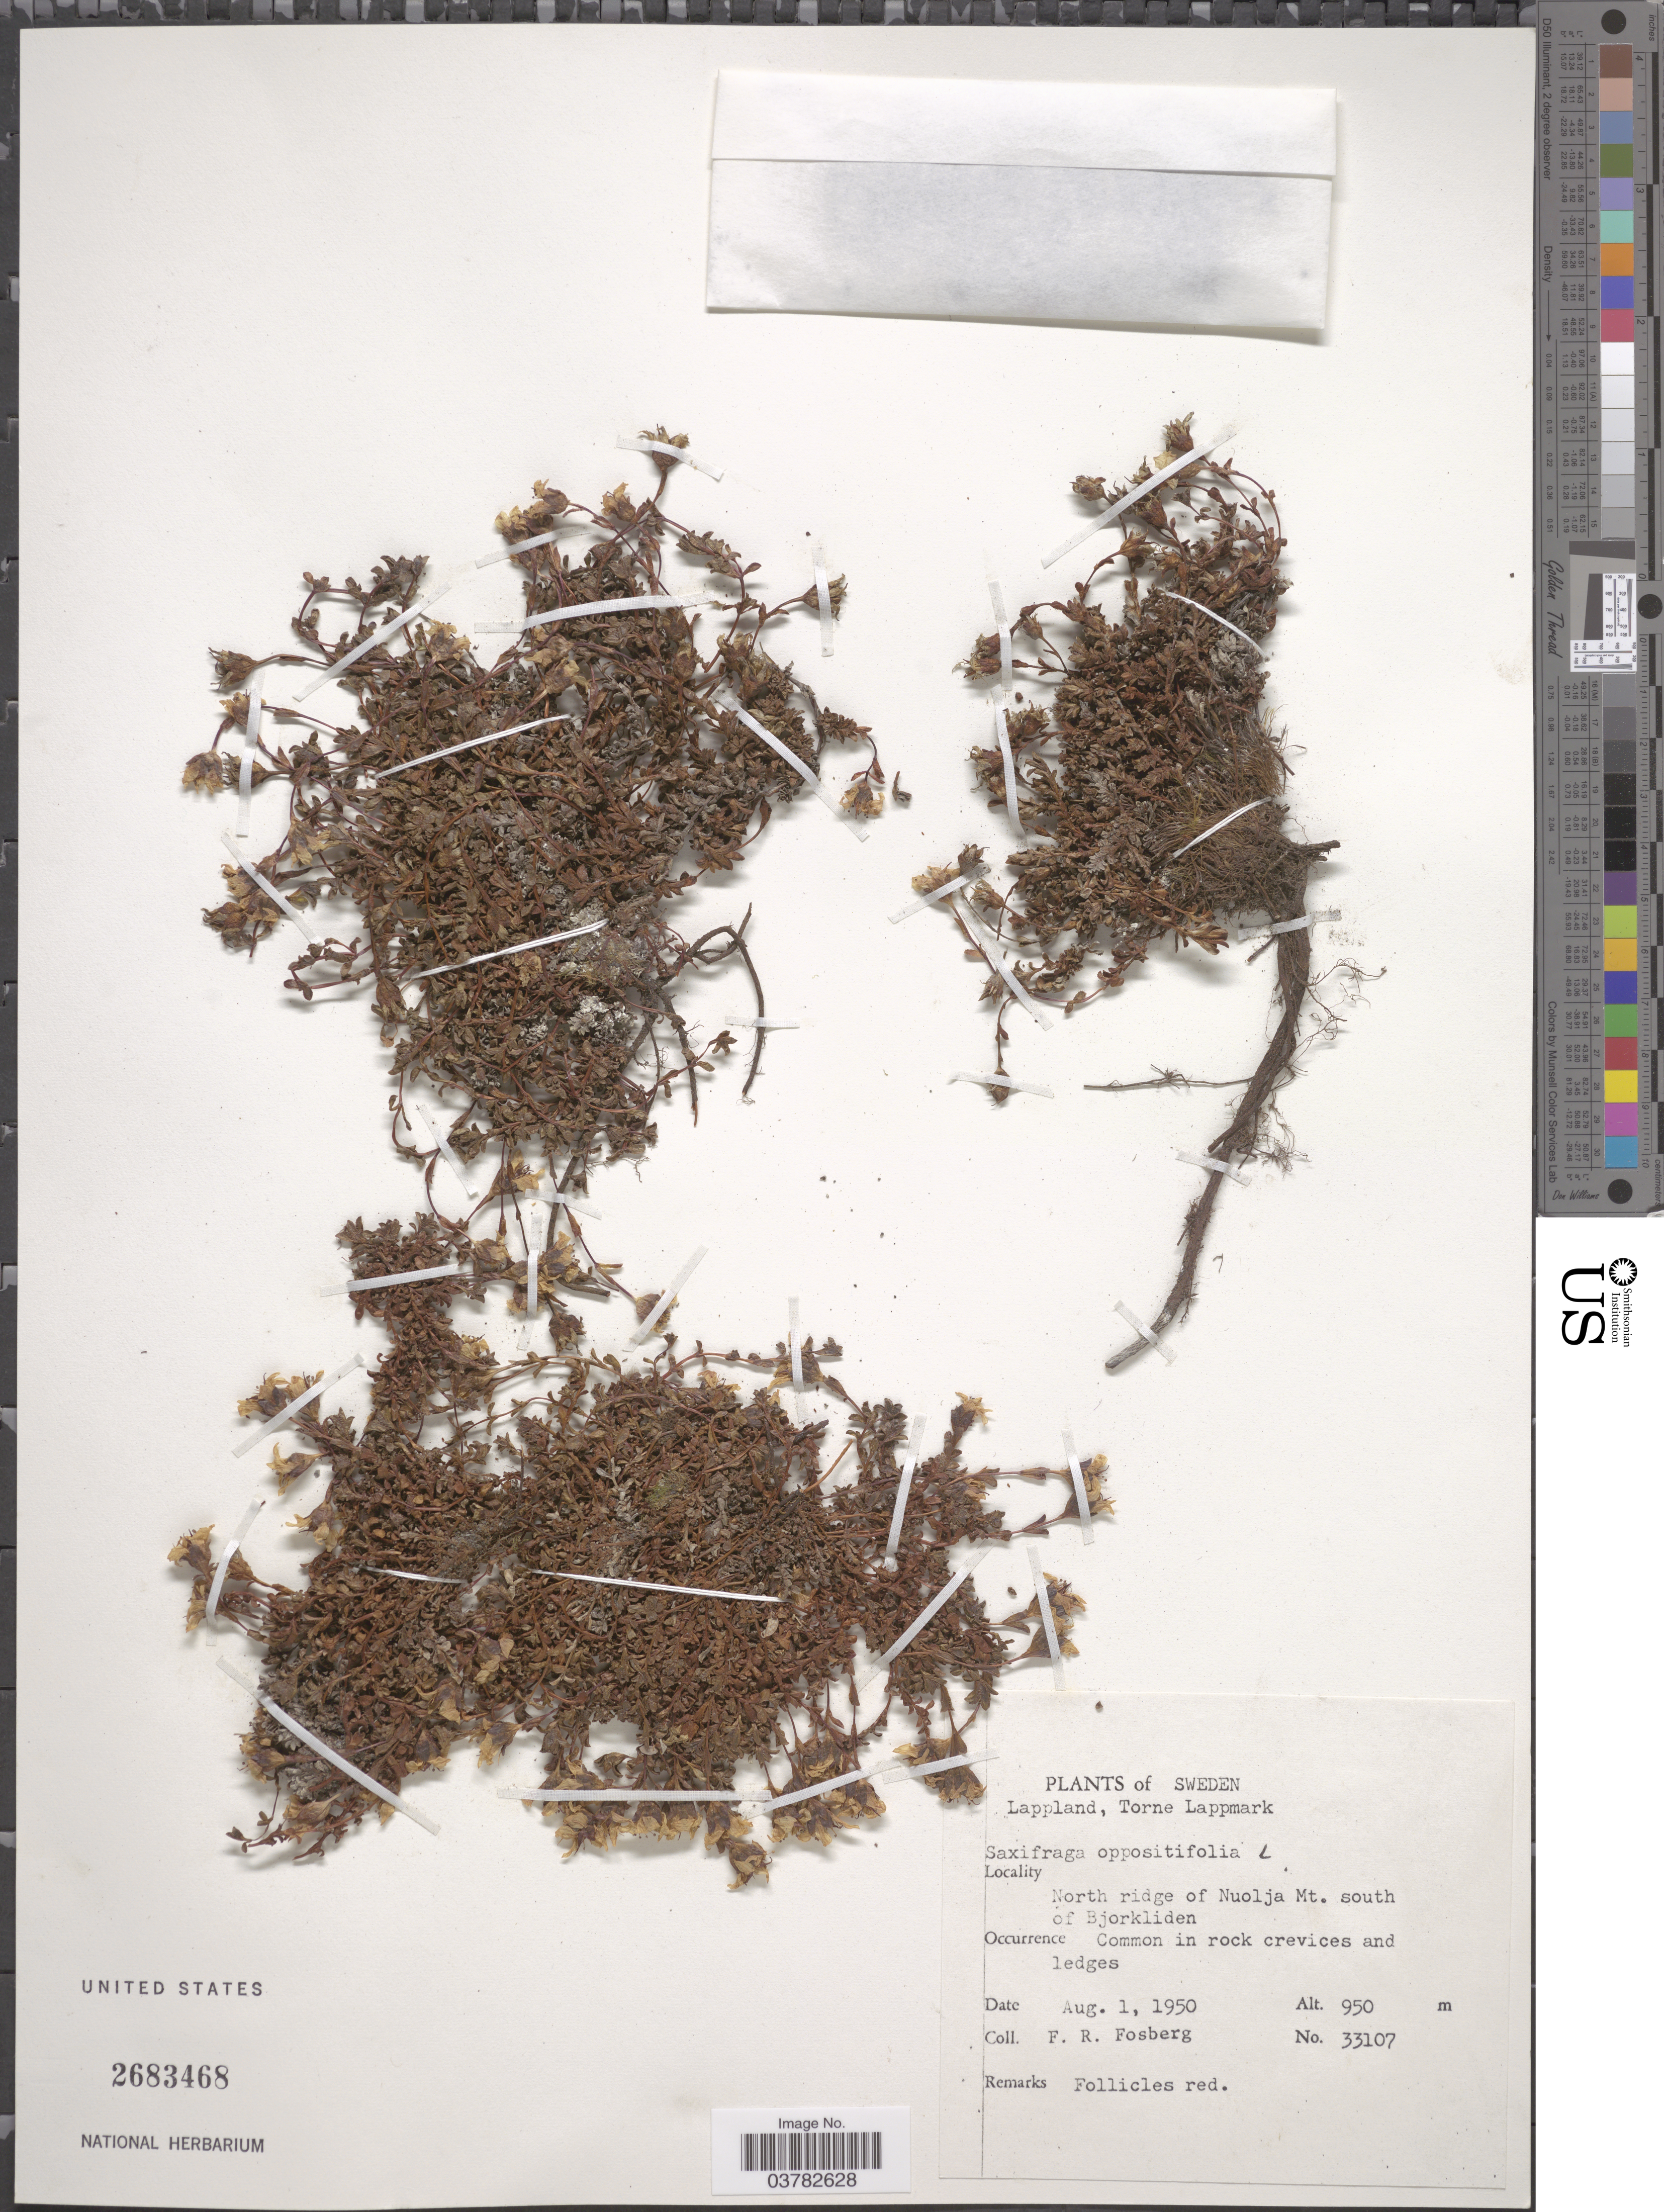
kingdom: Plantae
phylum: Tracheophyta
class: Magnoliopsida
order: Saxifragales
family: Saxifragaceae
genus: Saxifraga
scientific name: Saxifraga oppositifolia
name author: L.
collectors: F. R. Fosberg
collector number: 33107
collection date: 1950-08-01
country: Sweden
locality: Lappland, Torne Lappmark. North ridge of Nuolja Mt. south of Bjorkliden.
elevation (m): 950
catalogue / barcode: US 2683468